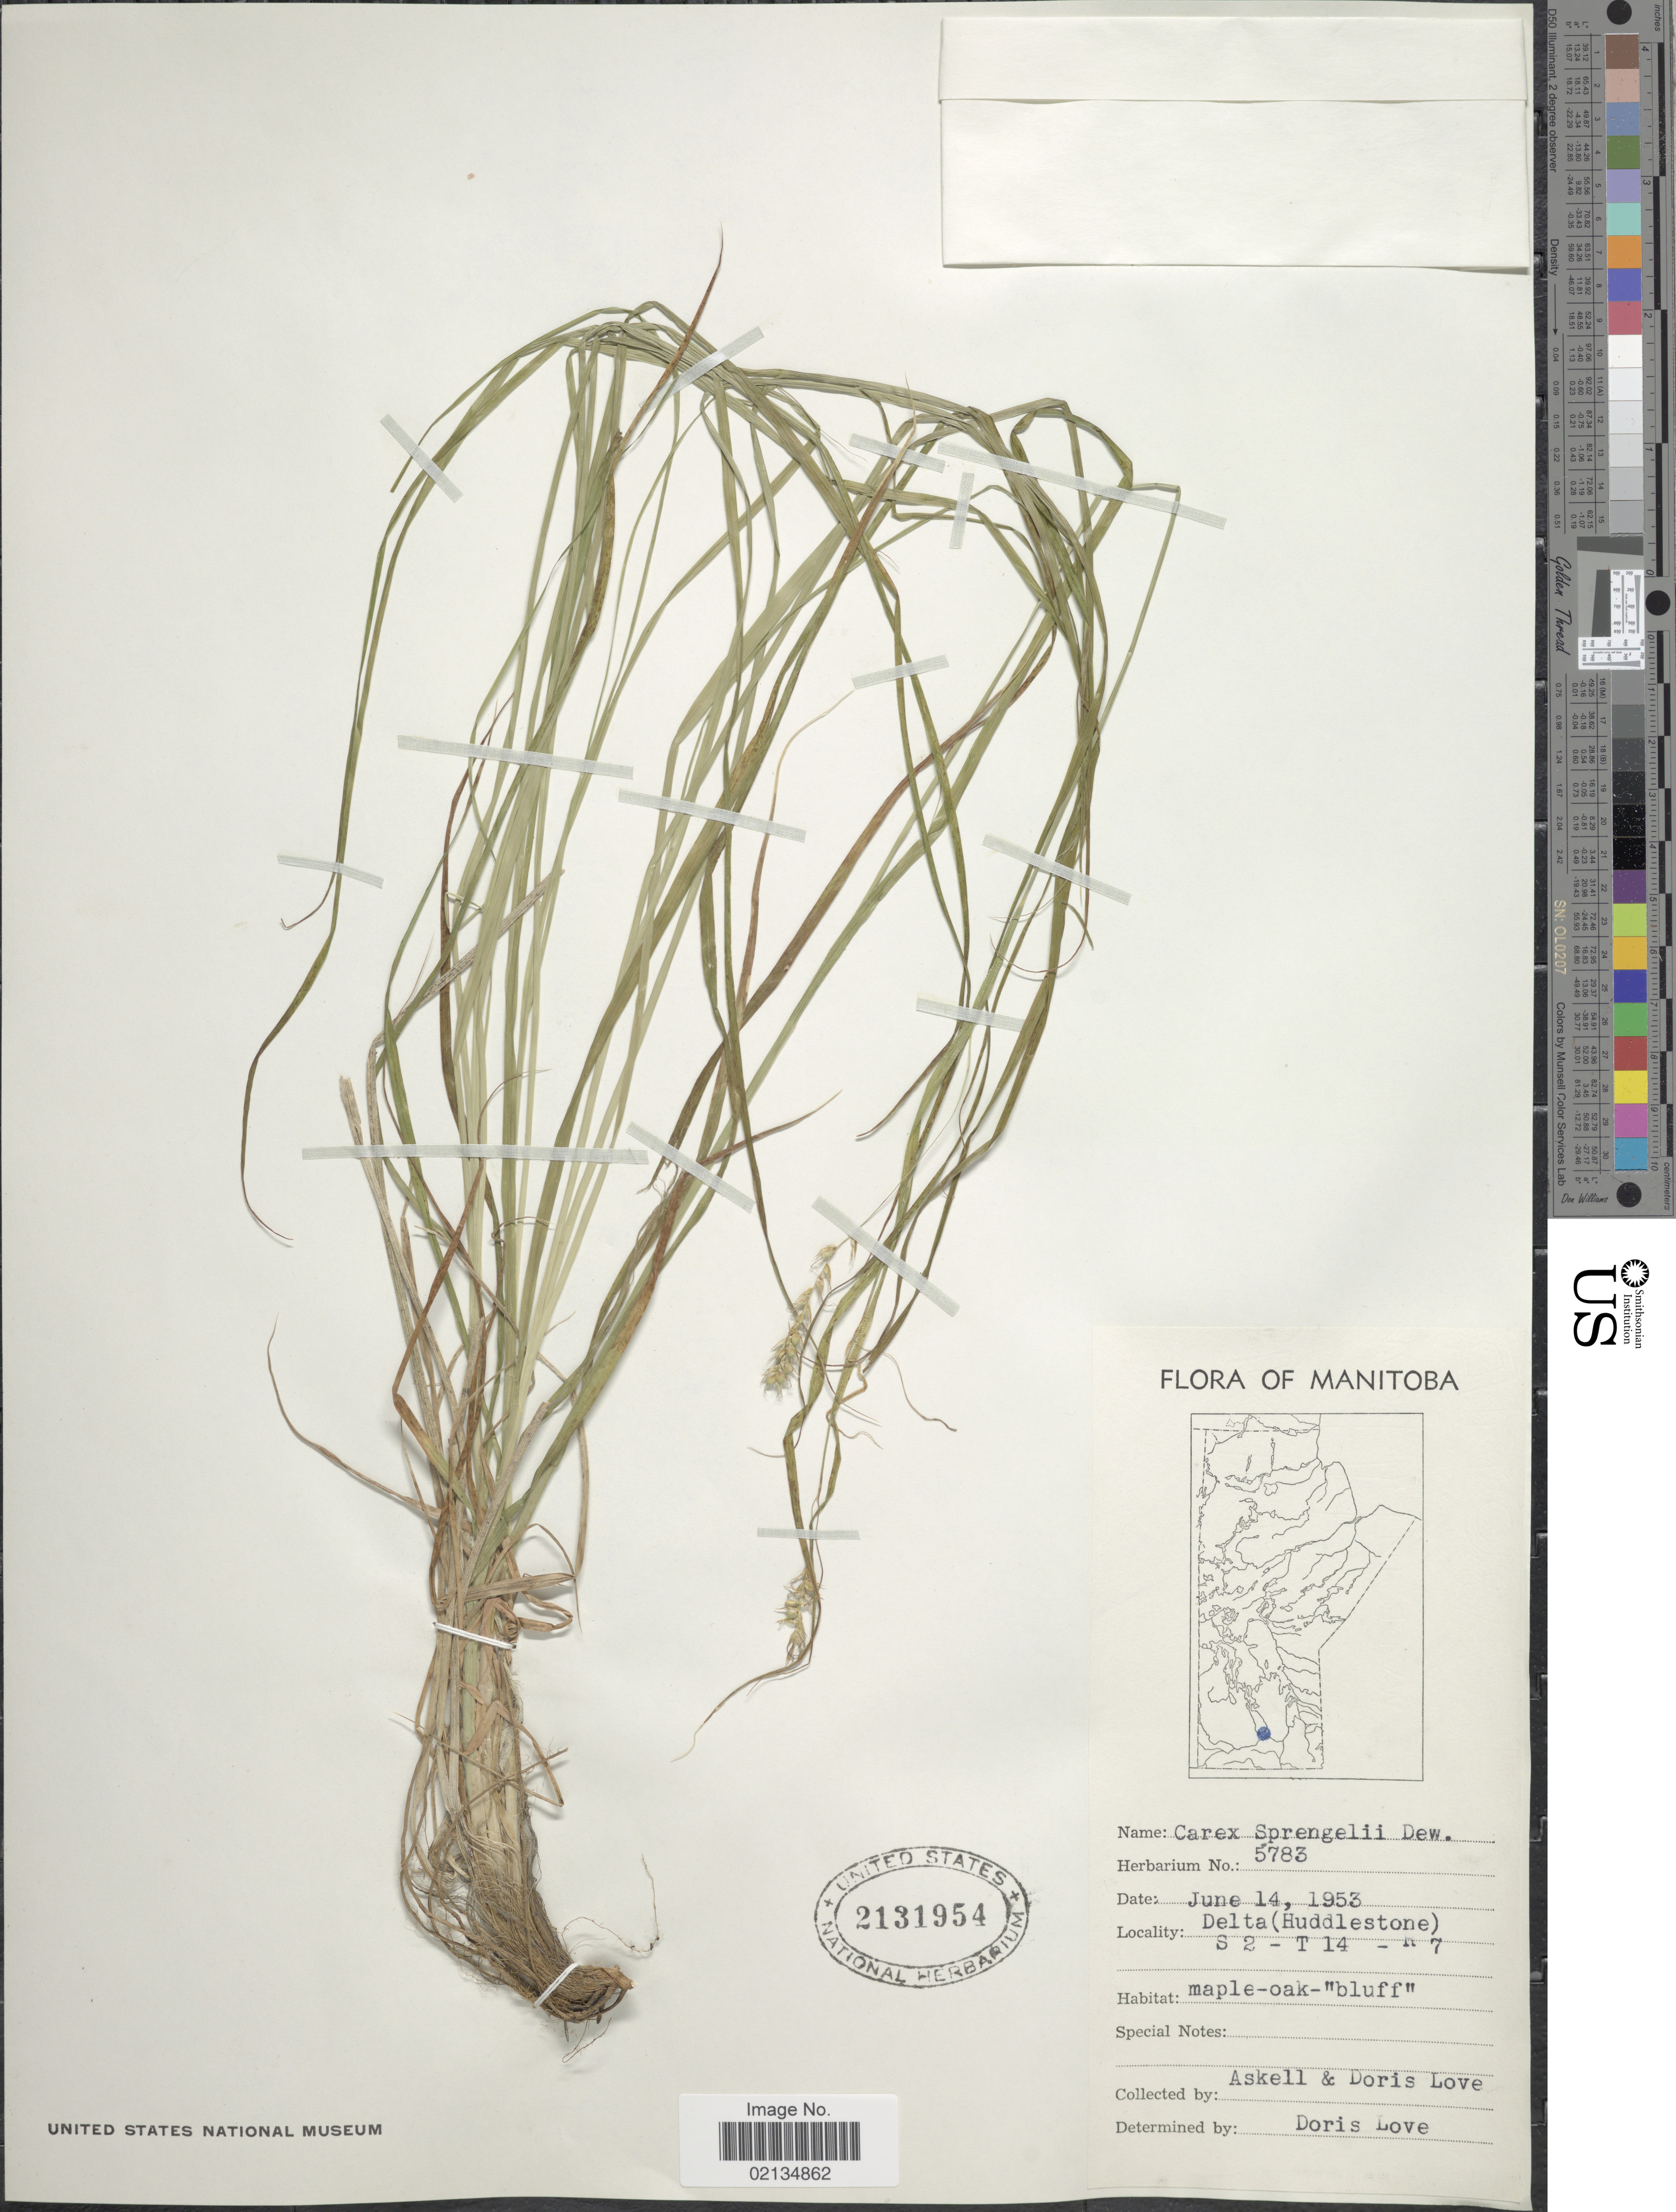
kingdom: Plantae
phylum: Tracheophyta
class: Liliopsida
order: Poales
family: Cyperaceae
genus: Carex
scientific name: Carex sprengelii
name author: Dewey ex Spreng.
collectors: -. Askell & D. Löve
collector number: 5783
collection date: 1953-06-14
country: Canada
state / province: Manitoba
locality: Delta (Huddlestone) S 2- T 14 - R 7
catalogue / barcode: US 2131954